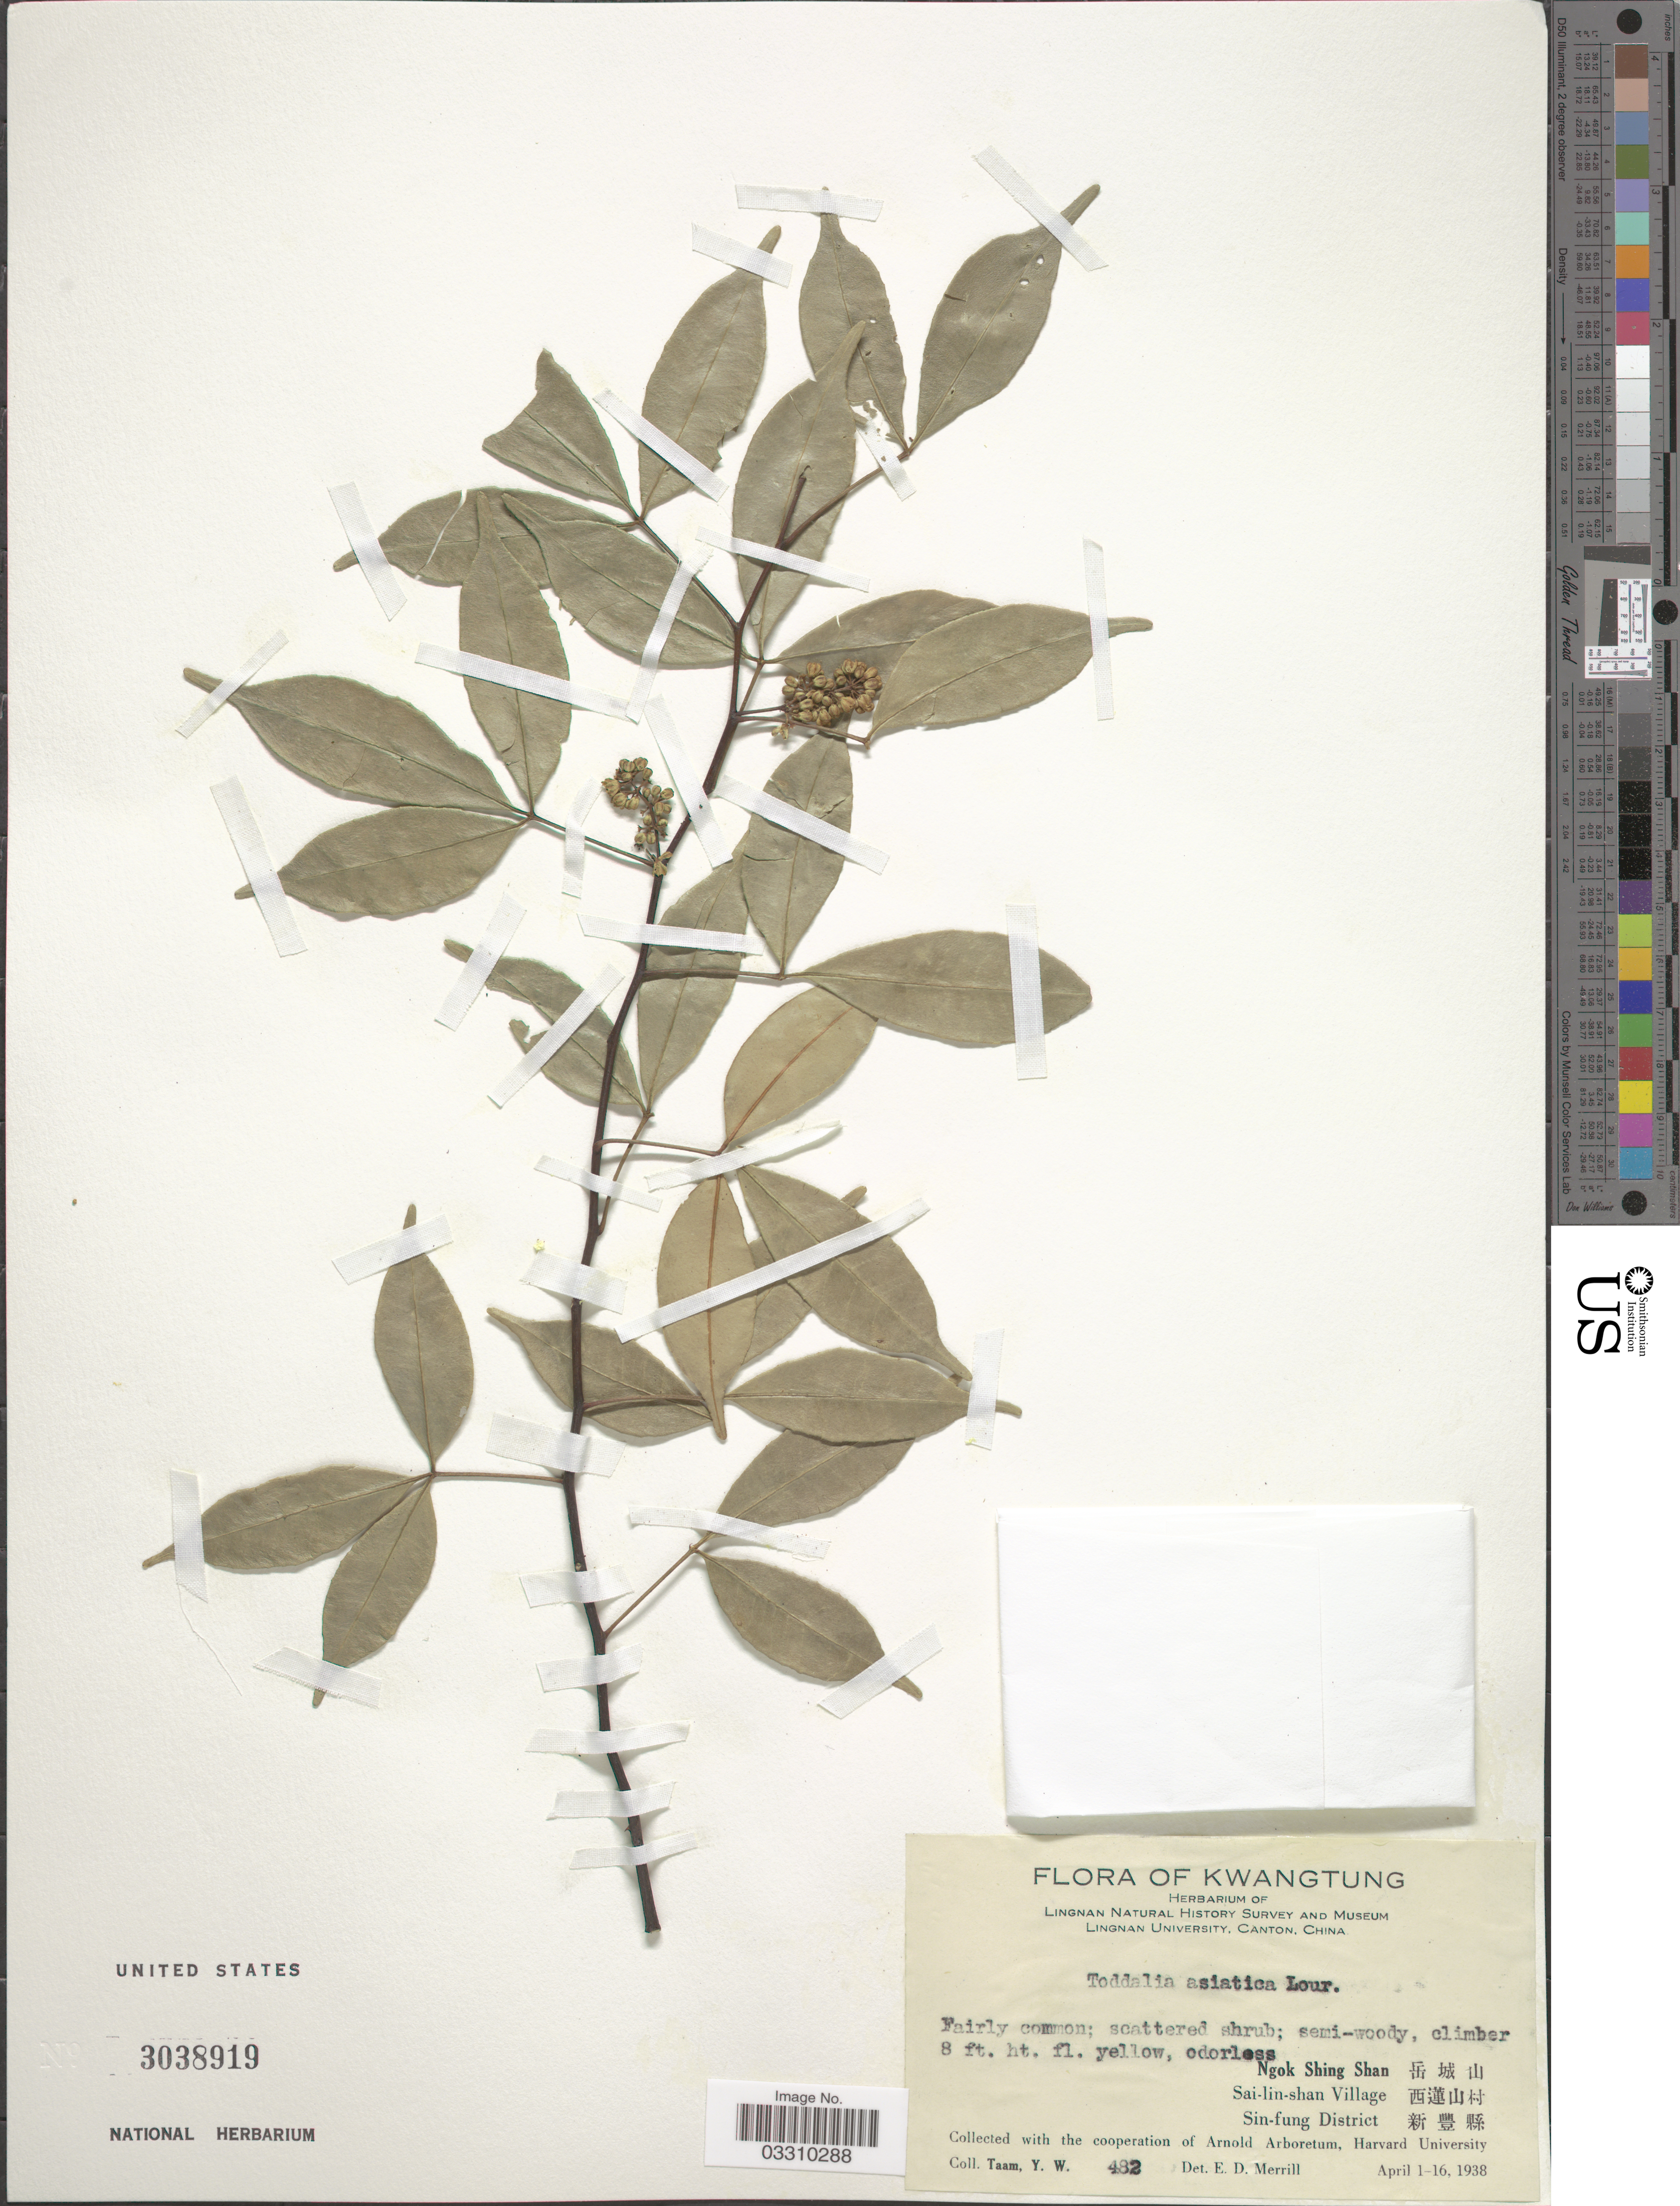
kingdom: Plantae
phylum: Tracheophyta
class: Magnoliopsida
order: Sapindales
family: Rutaceae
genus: Zanthoxylum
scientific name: Zanthoxylum asiaticum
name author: (L.) Appelhans et al.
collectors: Y. W. Taam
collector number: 482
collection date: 1938-04-01/1938-04-16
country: China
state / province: Guangdong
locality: Kwangtung. Ngok Shing Shan X. Sai-lin-shan Village X. Sin-fung District X.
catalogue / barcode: US 3038919